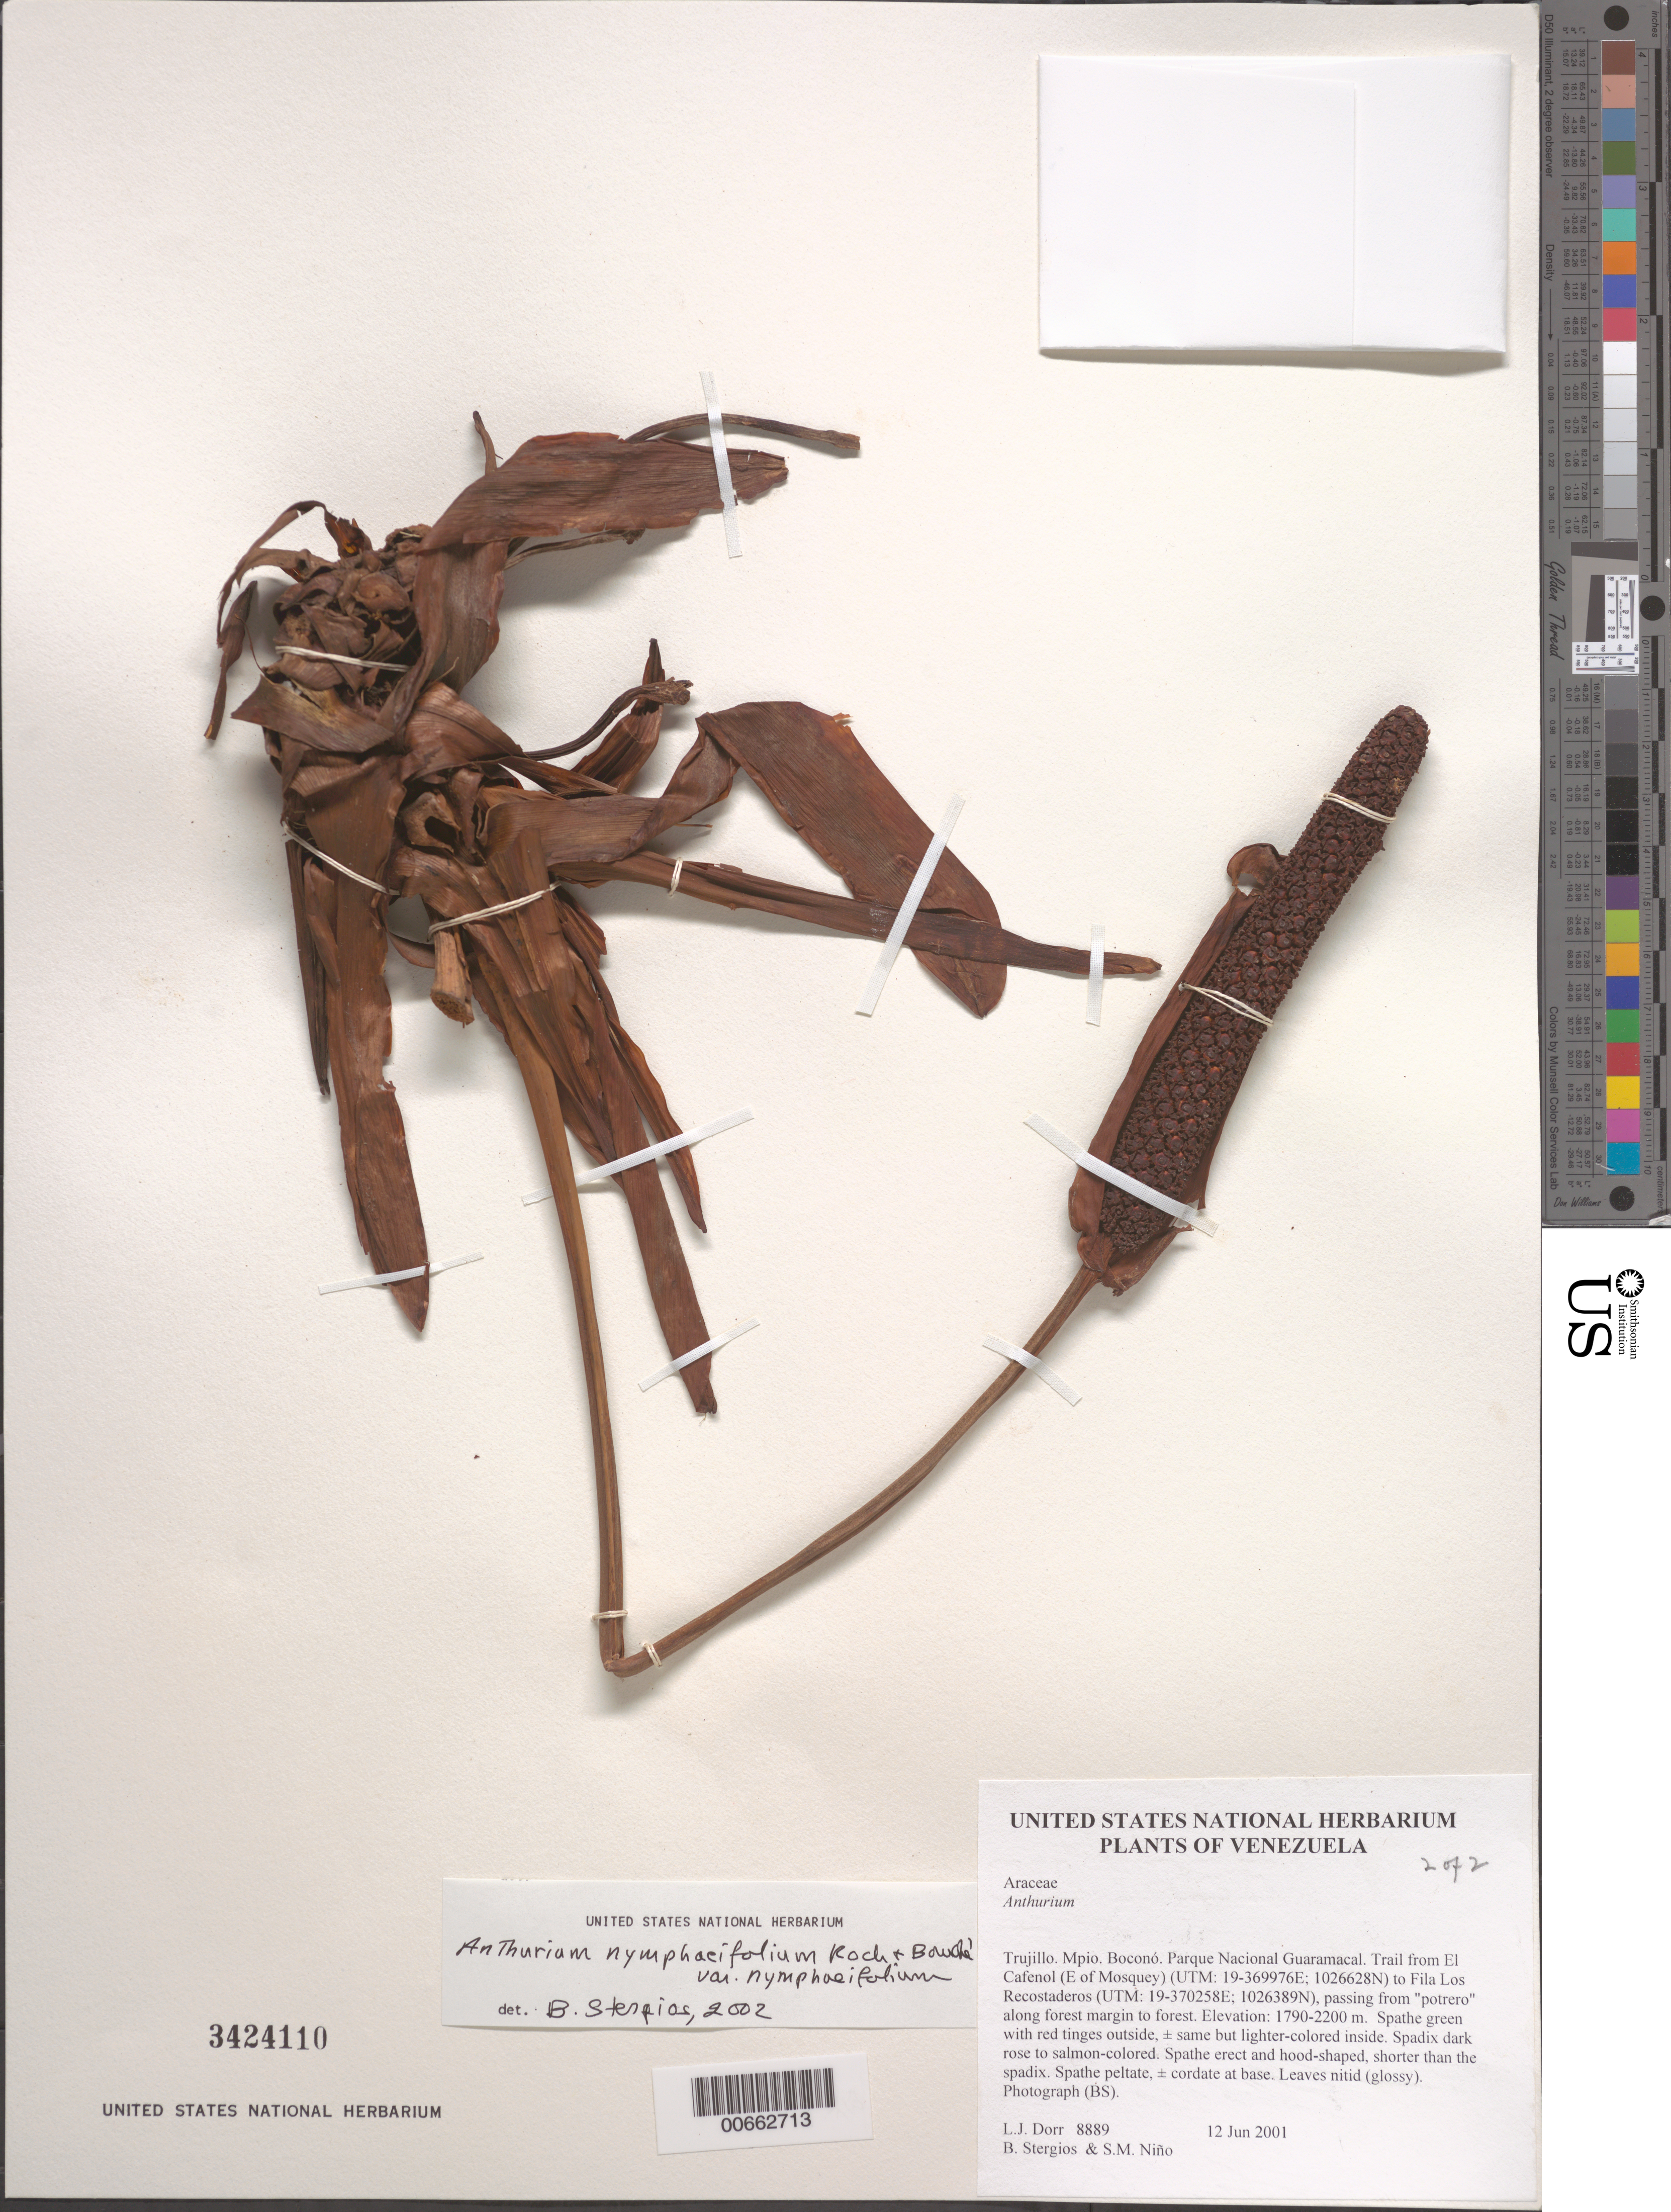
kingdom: Plantae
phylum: Tracheophyta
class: Liliopsida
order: Alismatales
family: Araceae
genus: Anthurium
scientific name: Anthurium nymphaeifolium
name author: K. Koch & C.D. Bouché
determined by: Stergios, B. G.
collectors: L. J. Dorr, B. G. Stergios & S. M. Niño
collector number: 8889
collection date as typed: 12 Jun 2001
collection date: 2001-06-12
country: Venezuela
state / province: Trujillo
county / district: Boconó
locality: Parque Nacional Guaramacal. Trail from El Cafenol (E of Mosquey) to Fila Los Recostaderos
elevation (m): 1790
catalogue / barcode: US 3424110